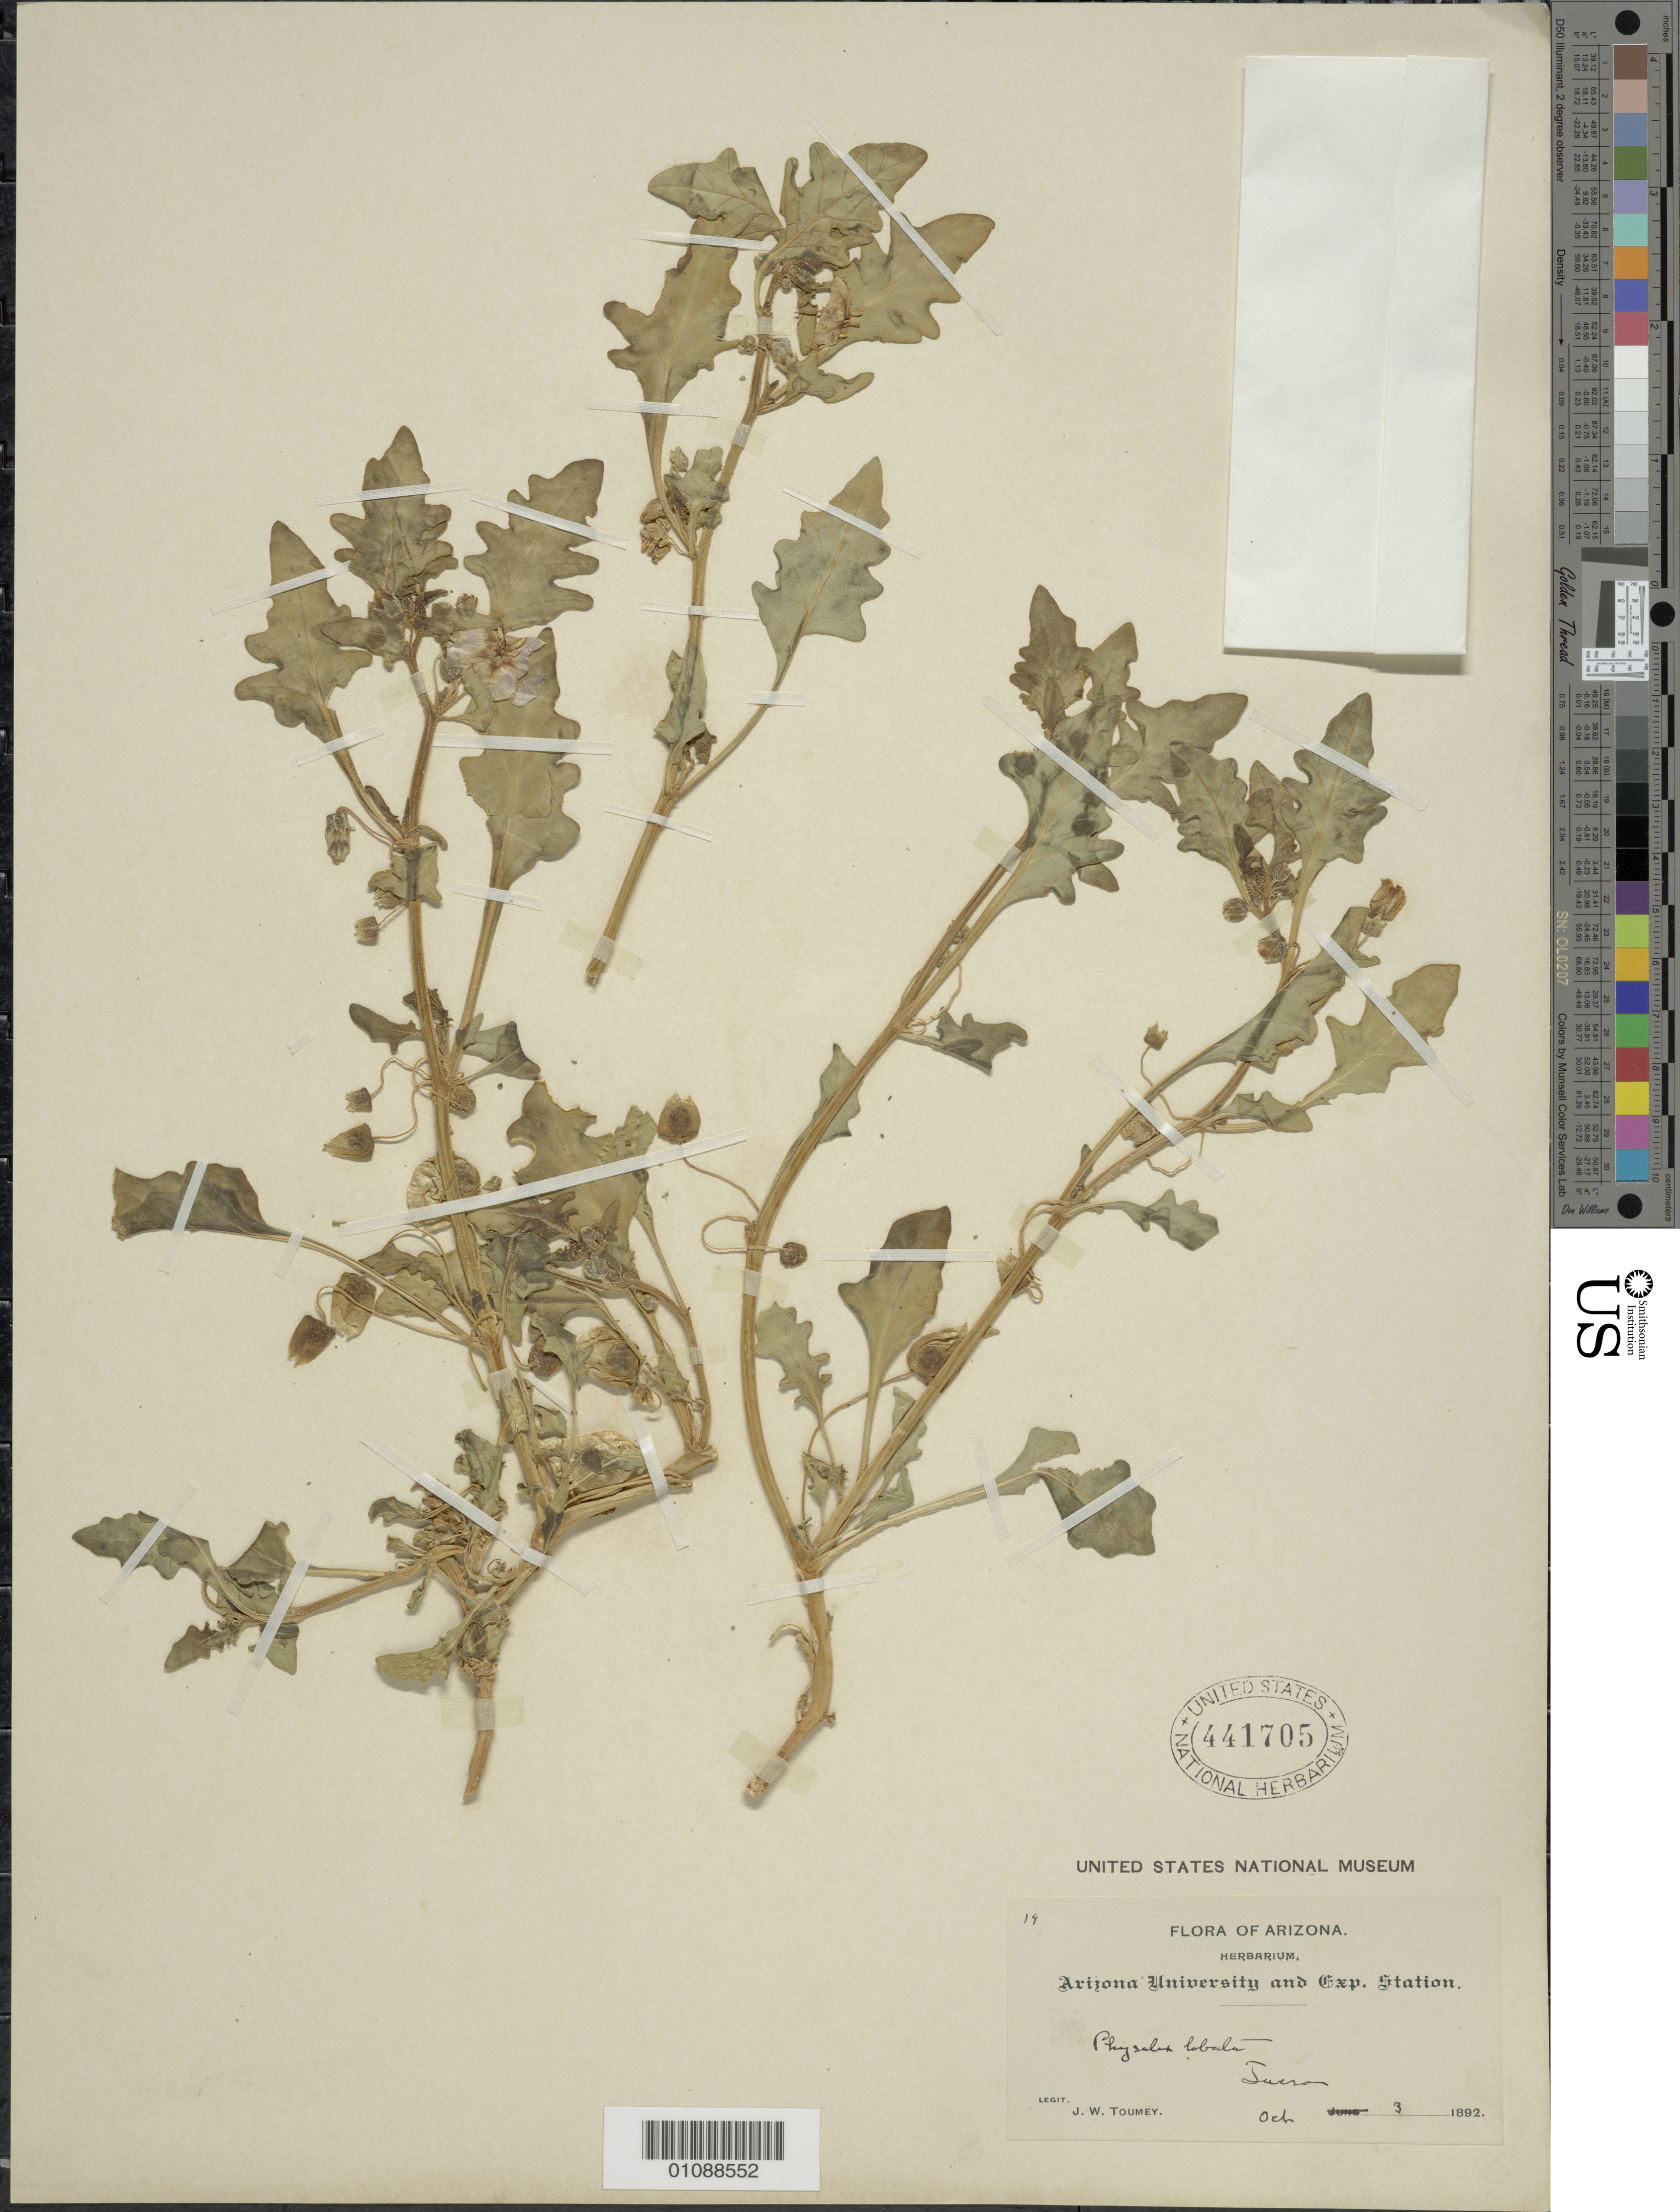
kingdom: Plantae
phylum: Tracheophyta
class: Magnoliopsida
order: Solanales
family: Solanaceae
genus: Quincula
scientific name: Quincula lobata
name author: (Torr.) Raf.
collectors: J. W. Toumey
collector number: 19*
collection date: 1892-10-03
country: United States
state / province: Arizona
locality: Tucson.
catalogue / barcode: US 441705